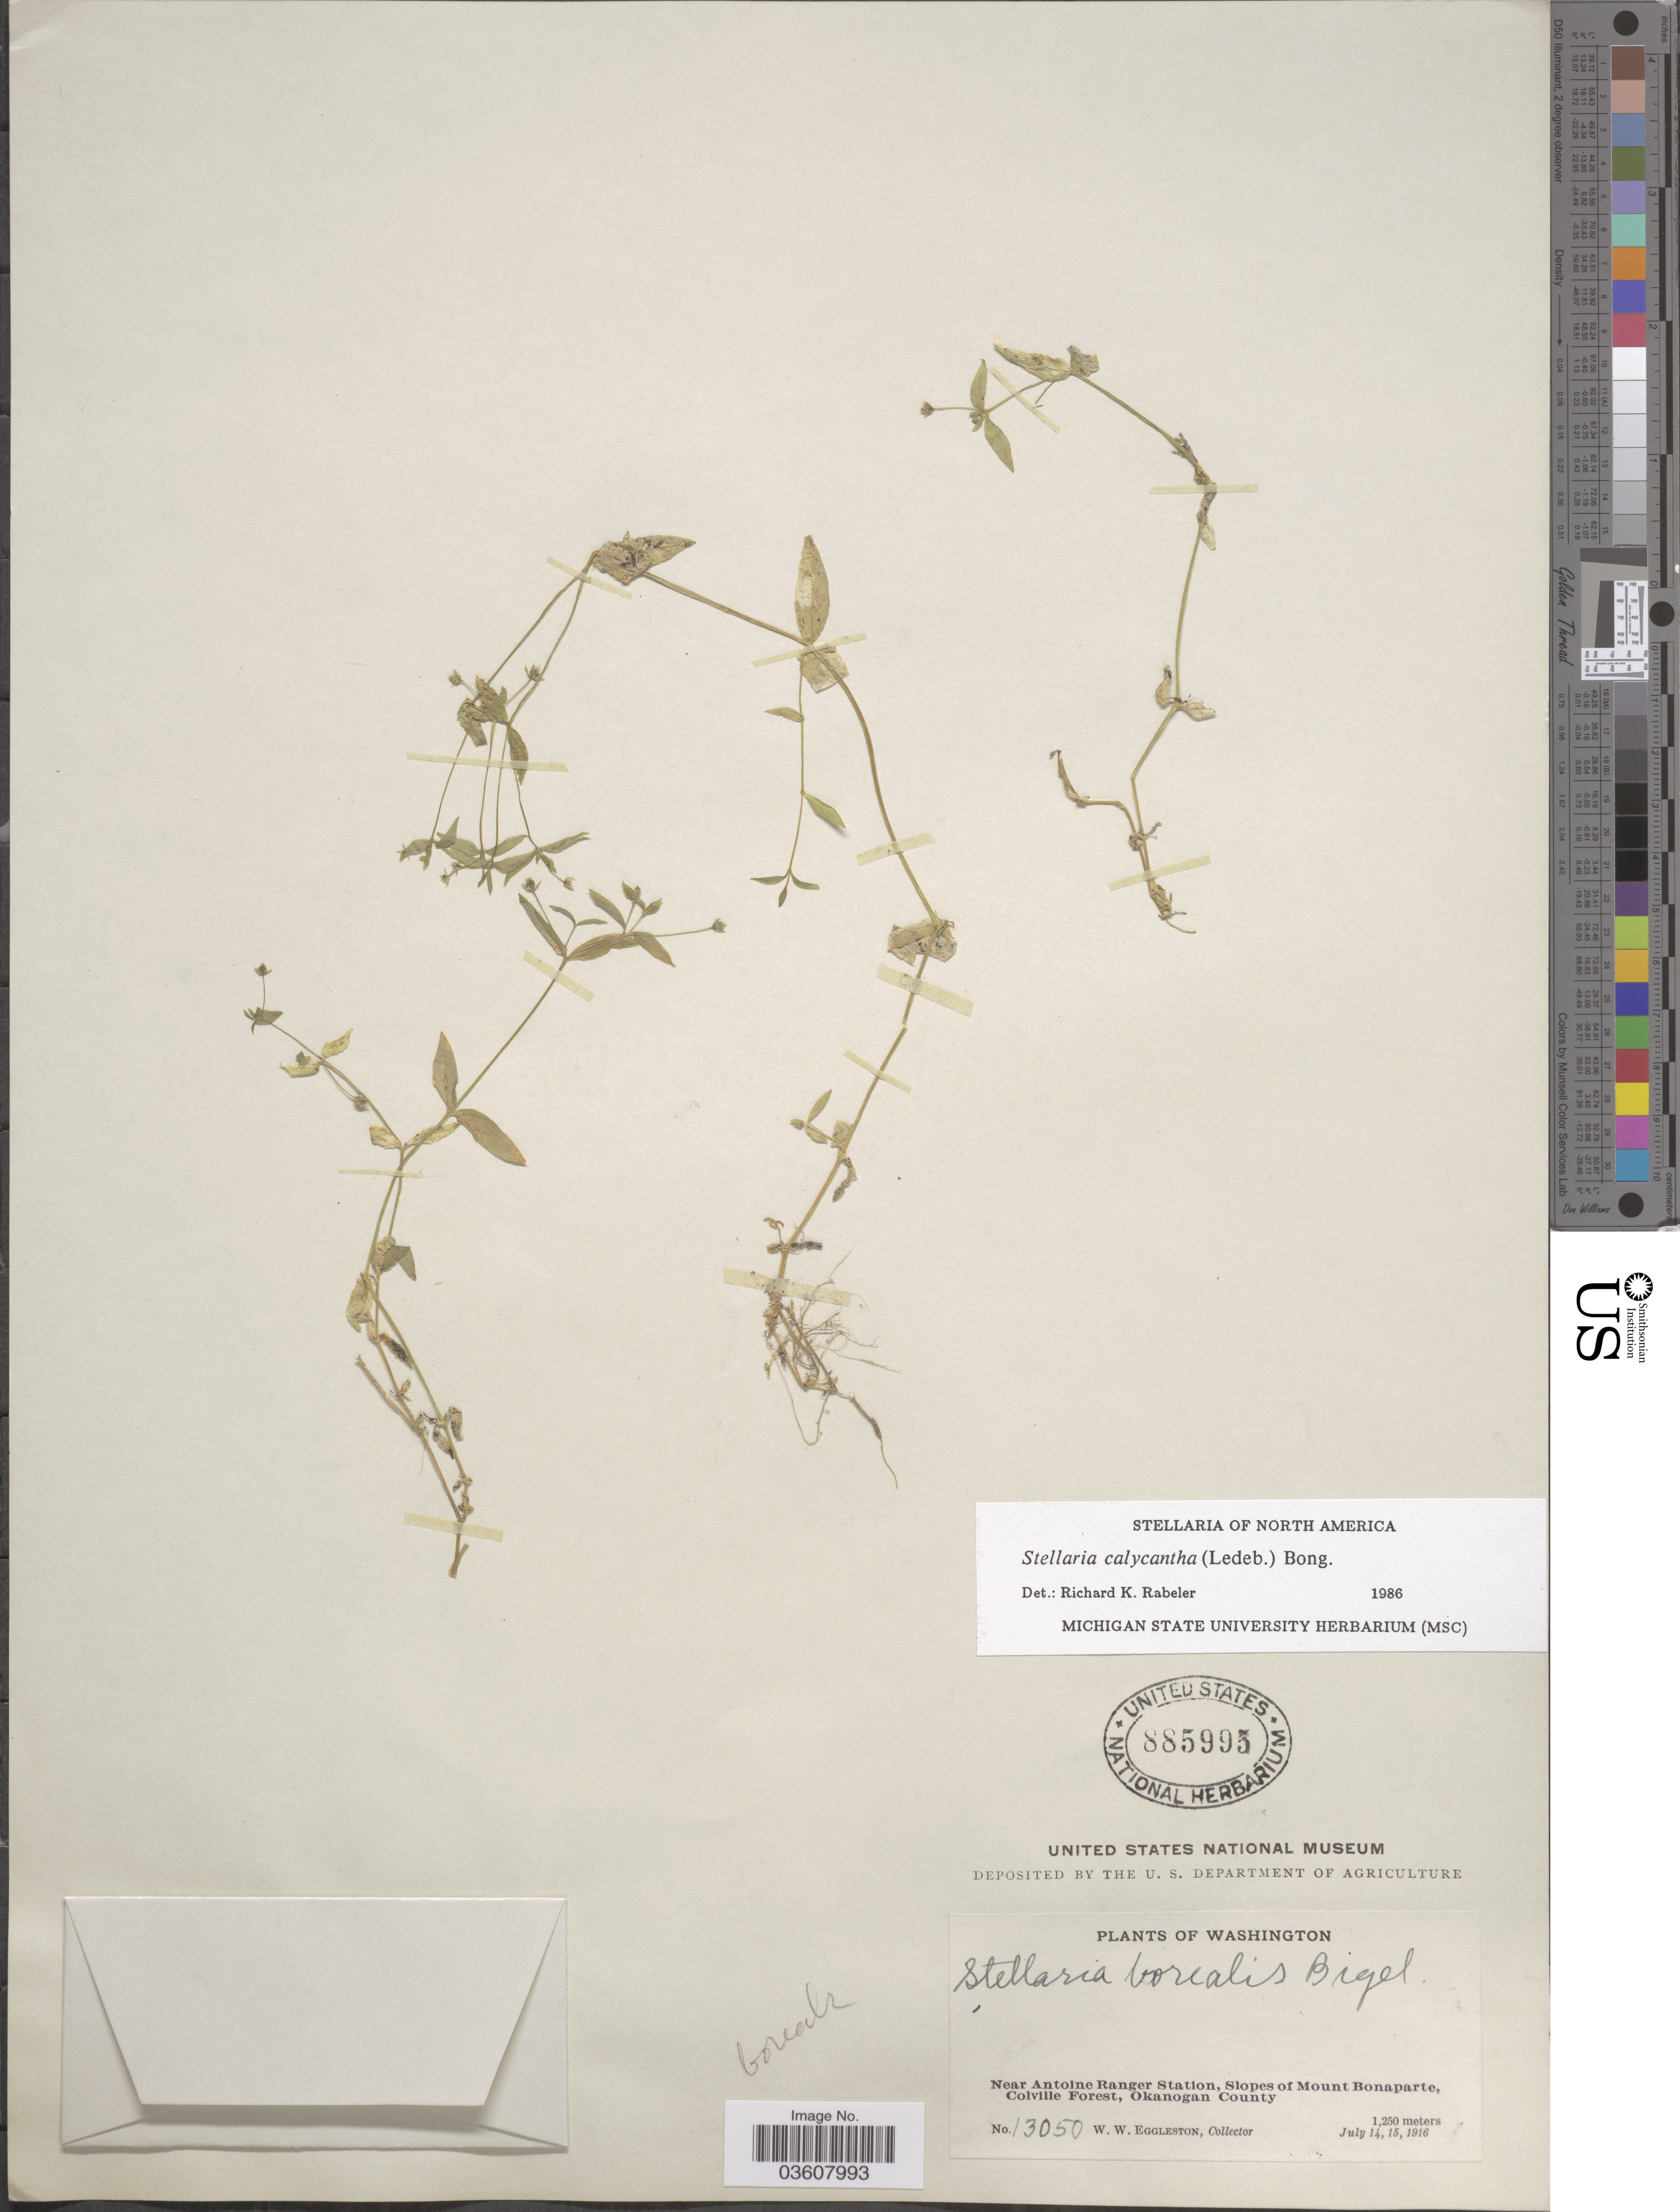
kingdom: Plantae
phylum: Tracheophyta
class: Magnoliopsida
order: Caryophyllales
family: Caryophyllaceae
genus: Stellaria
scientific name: Stellaria calycantha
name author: (Ledeb.) Bong.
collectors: W. W. Eggleston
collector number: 13050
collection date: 1916-07-14/1916-07-15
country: United States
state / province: Washington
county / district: Okanogan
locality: Near Antoine Ranger Station, Slopes of Mount Bonaparte, Colville Forest, Okanogan County.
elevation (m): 1250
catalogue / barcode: US 885995